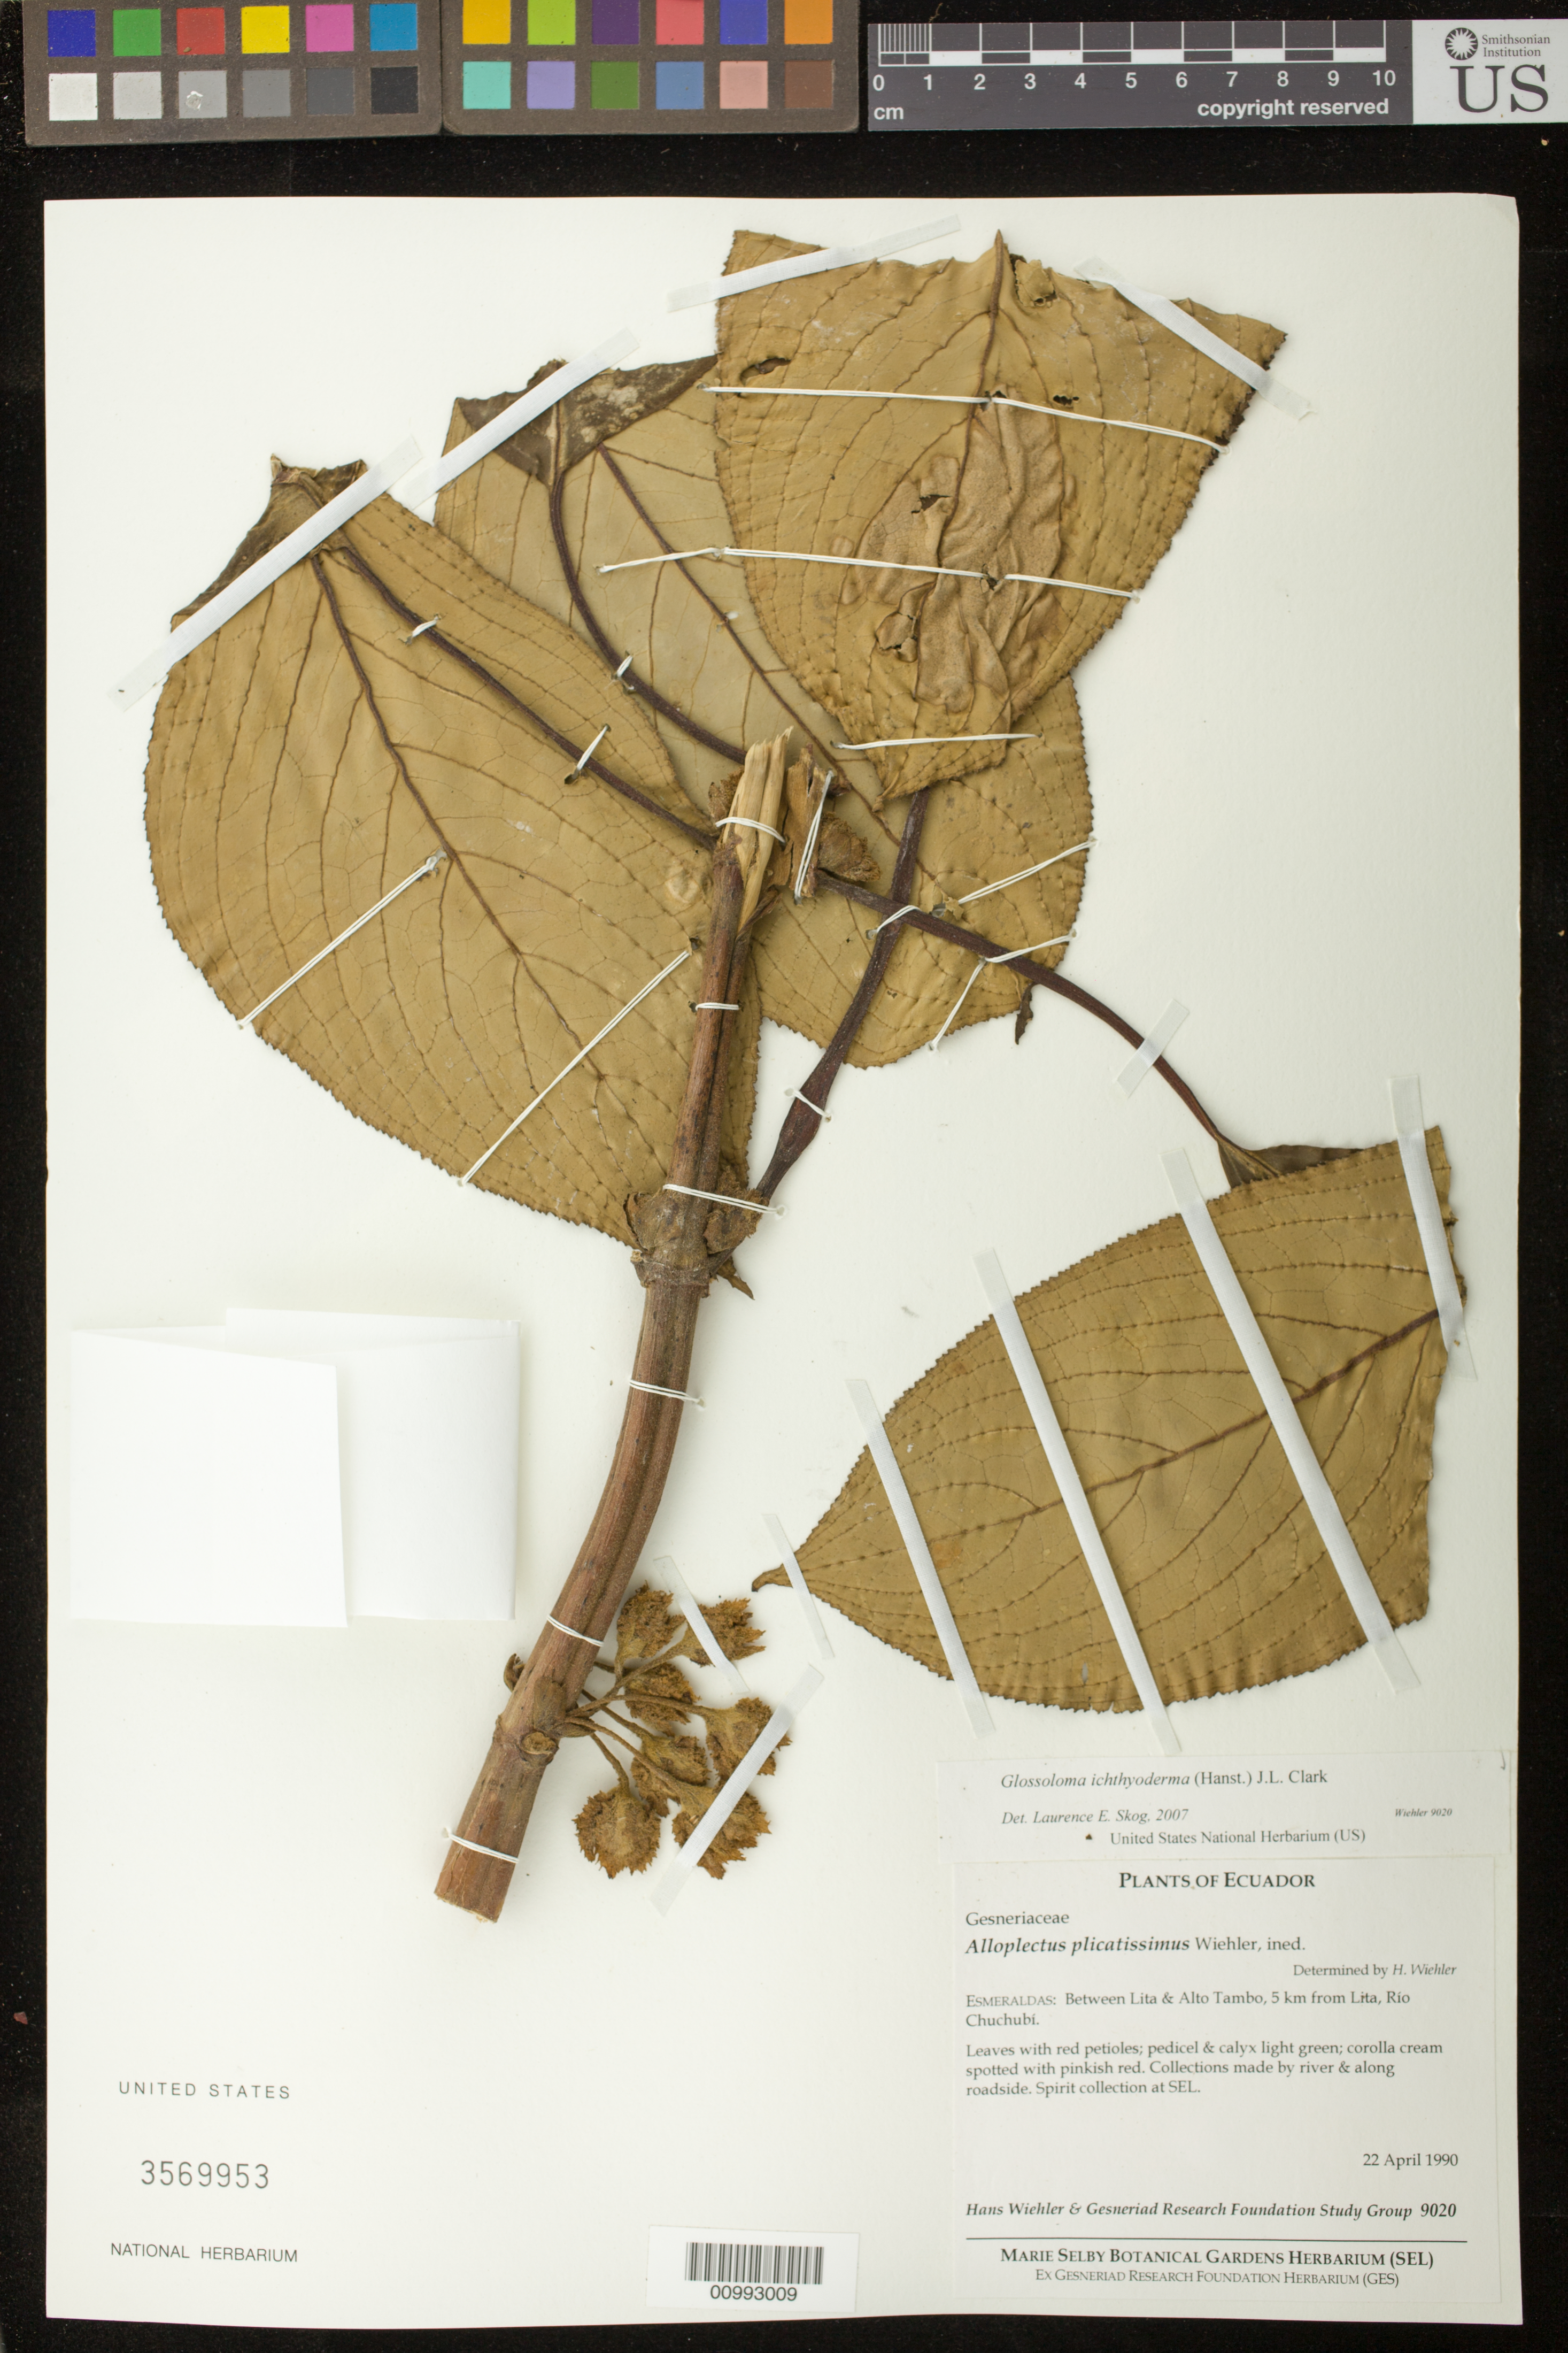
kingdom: Plantae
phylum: Tracheophyta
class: Magnoliopsida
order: Lamiales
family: Gesneriaceae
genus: Glossoloma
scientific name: Glossoloma ichthyoderma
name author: (Hanst.) J.L. Clark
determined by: Skog, Laurence E.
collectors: H. J. Wiehler & GRF Study Group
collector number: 9020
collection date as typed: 22 Apr 1990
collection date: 1990-04-22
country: Ecuador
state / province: Esmeraldas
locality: Between Lita & Alto Tambo, 5 km from Lita, Río Chuchubí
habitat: Collections made by river & along roadside.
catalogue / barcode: US 3569953